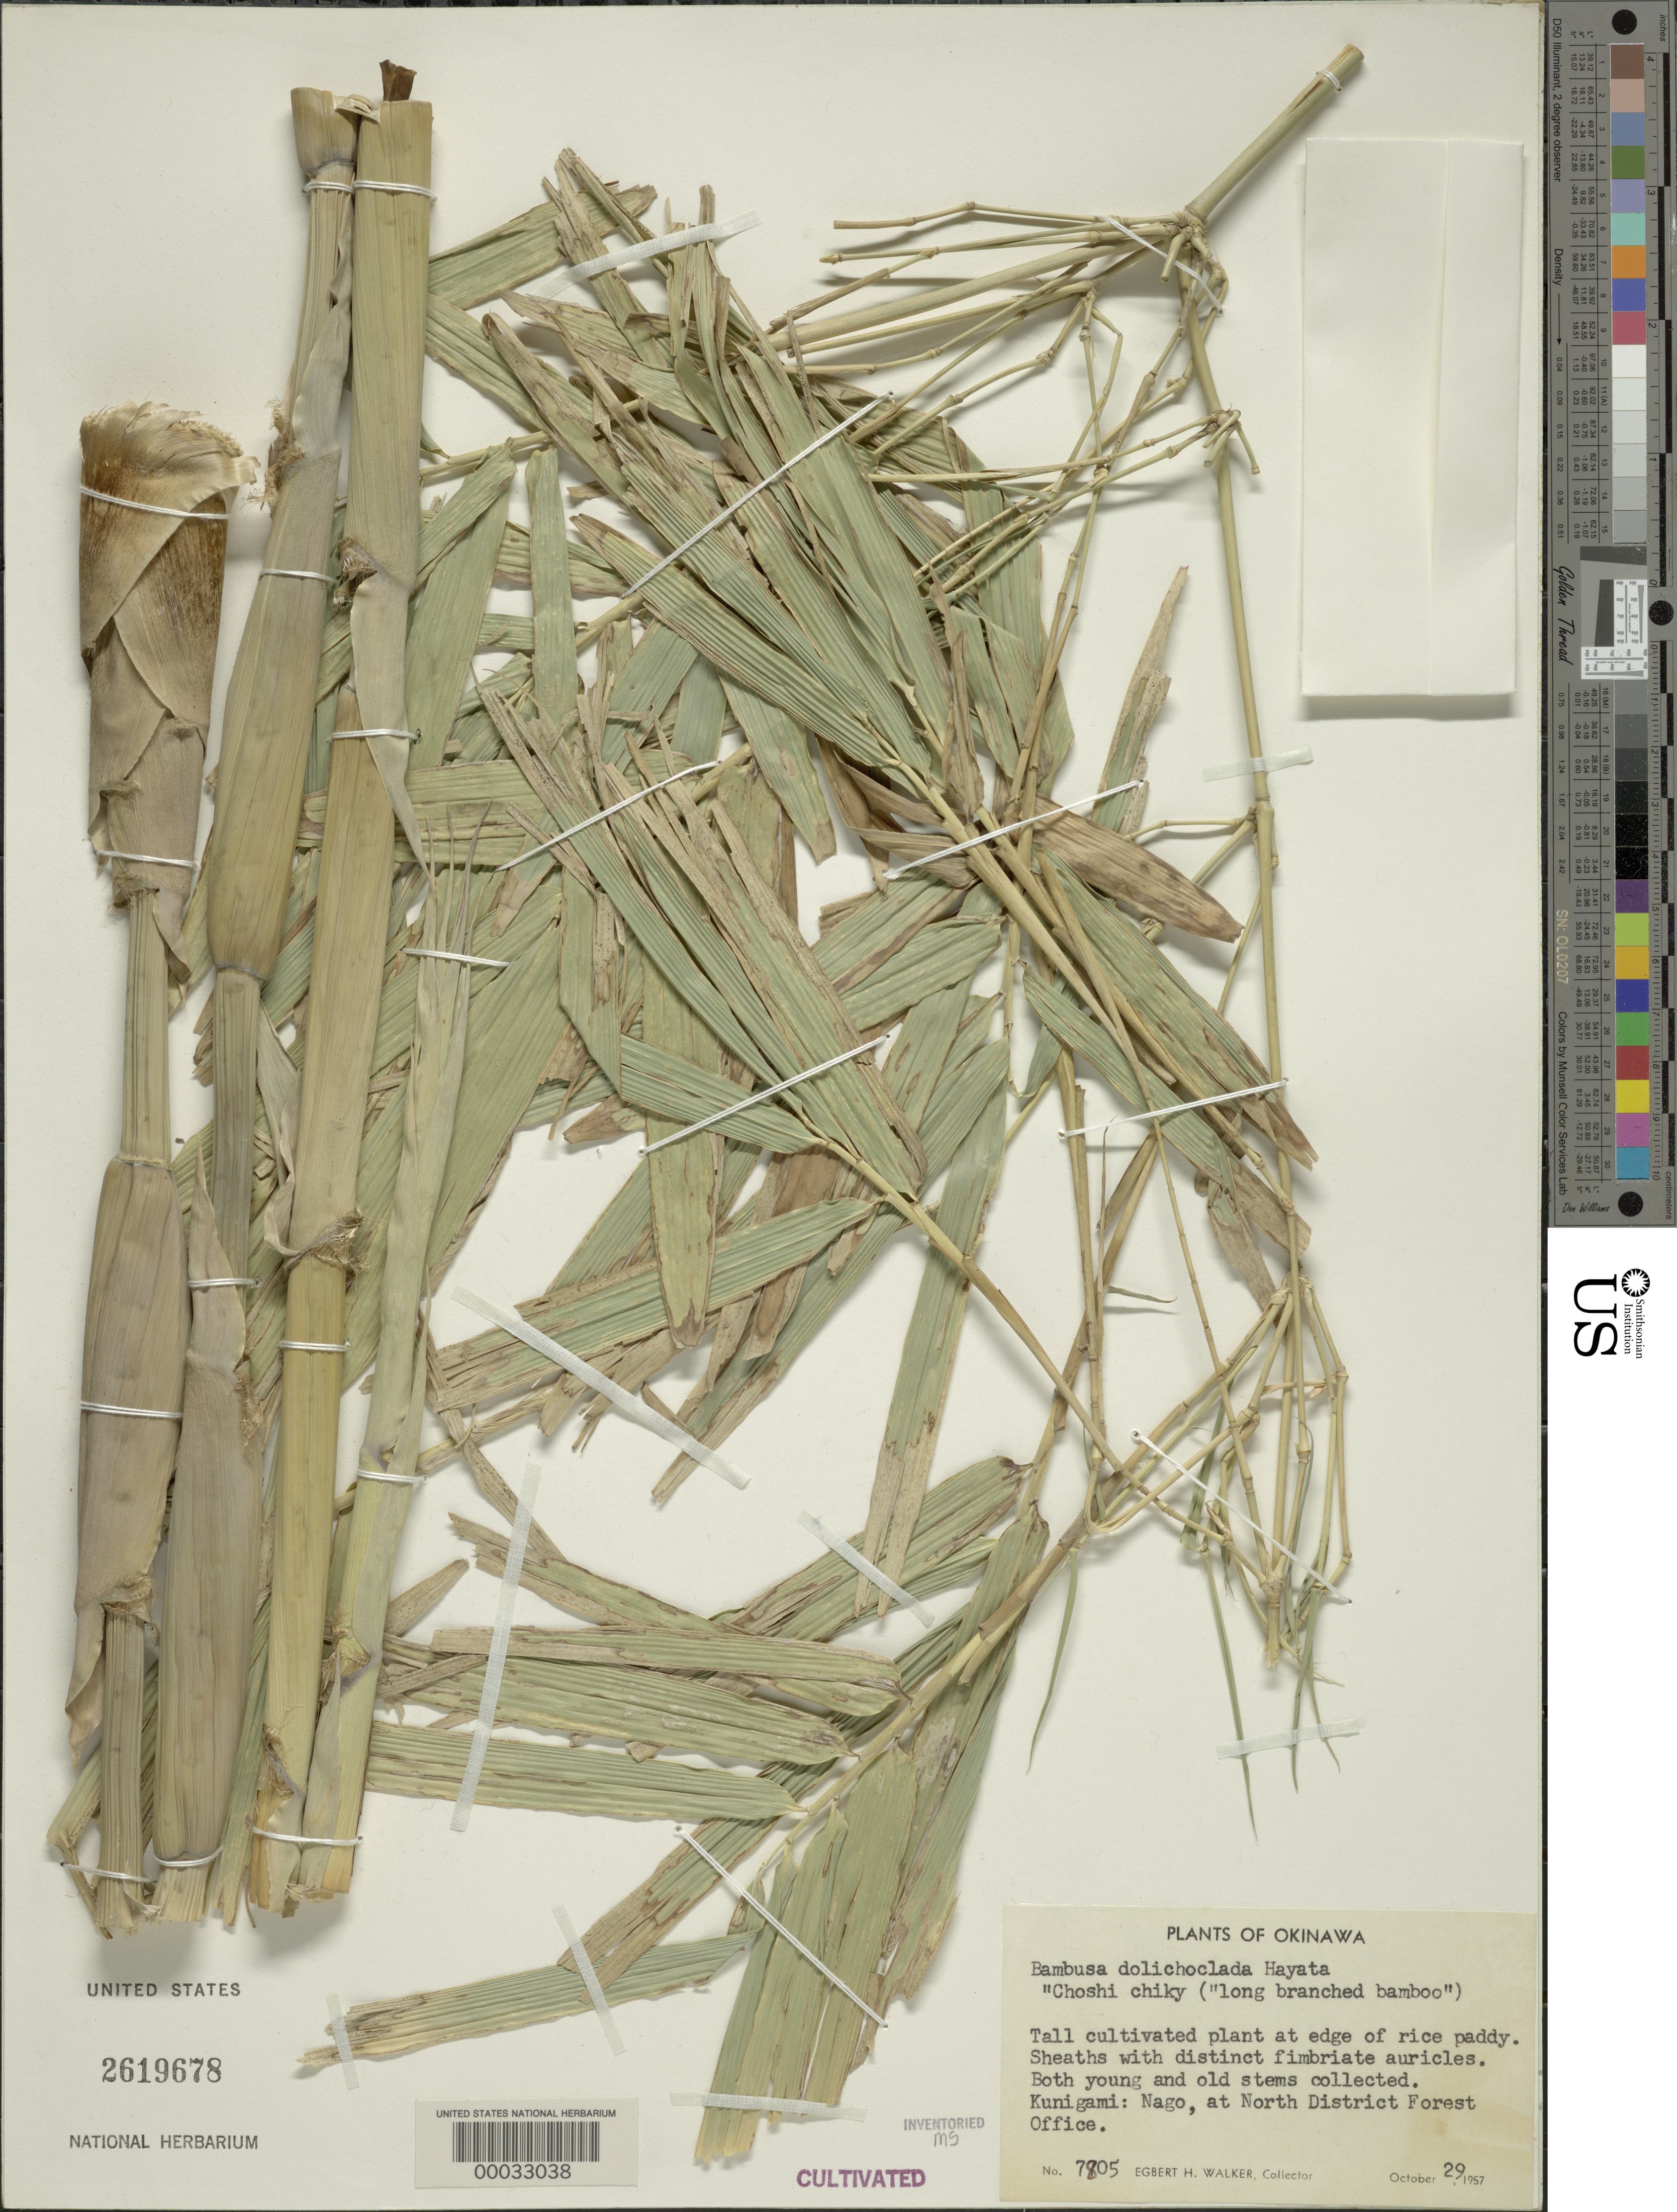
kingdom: Plantae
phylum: Tracheophyta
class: Liliopsida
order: Poales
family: Poaceae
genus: Bambusa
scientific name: Bambusa tuldoides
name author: Munro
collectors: E. H. Walker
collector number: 7805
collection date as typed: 29 Oct 1957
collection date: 1957-10-29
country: Japan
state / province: Okinawa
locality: Kunigami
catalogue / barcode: US 2619678